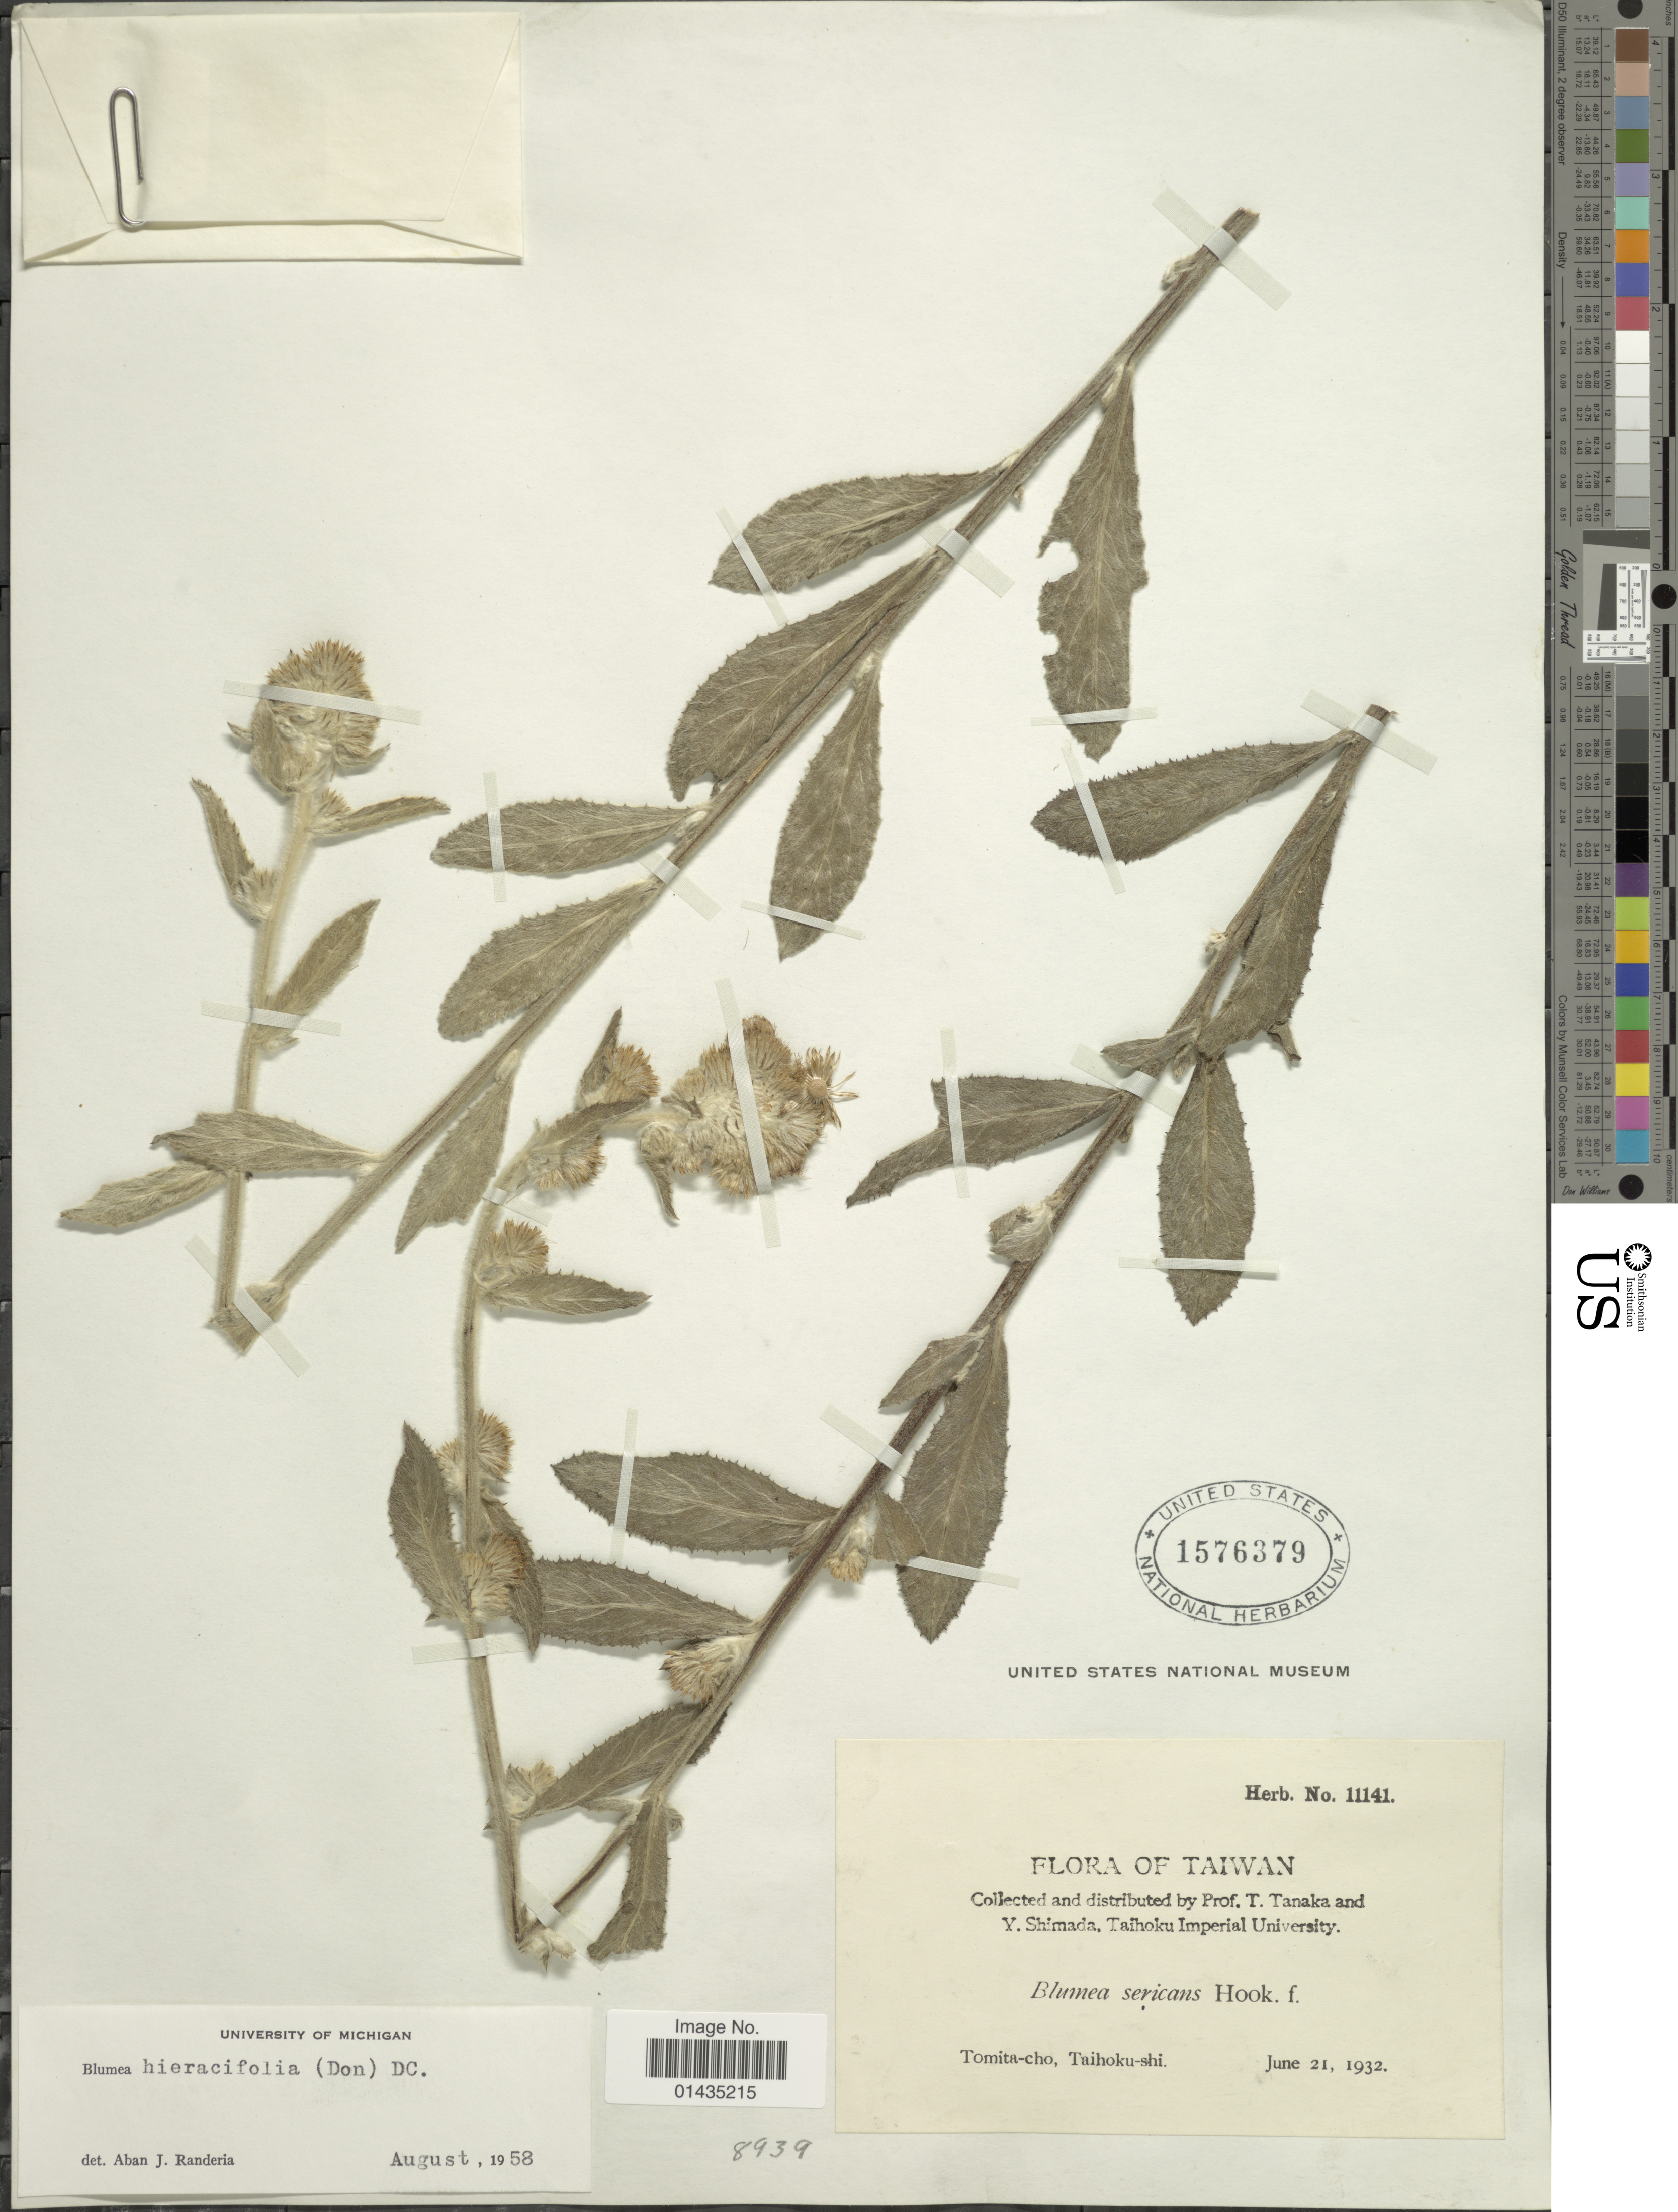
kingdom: Plantae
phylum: Tracheophyta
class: Magnoliopsida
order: Asterales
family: Asteraceae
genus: Blumea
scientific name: Blumea hieraciifolia var. hieraciifolia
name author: (Spreng.) DC.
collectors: T. Tanaka & Y. Shimada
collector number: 11141?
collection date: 1932-06-21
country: Taiwan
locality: Tomita-cho, Taihoku-shi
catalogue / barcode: US 1576379